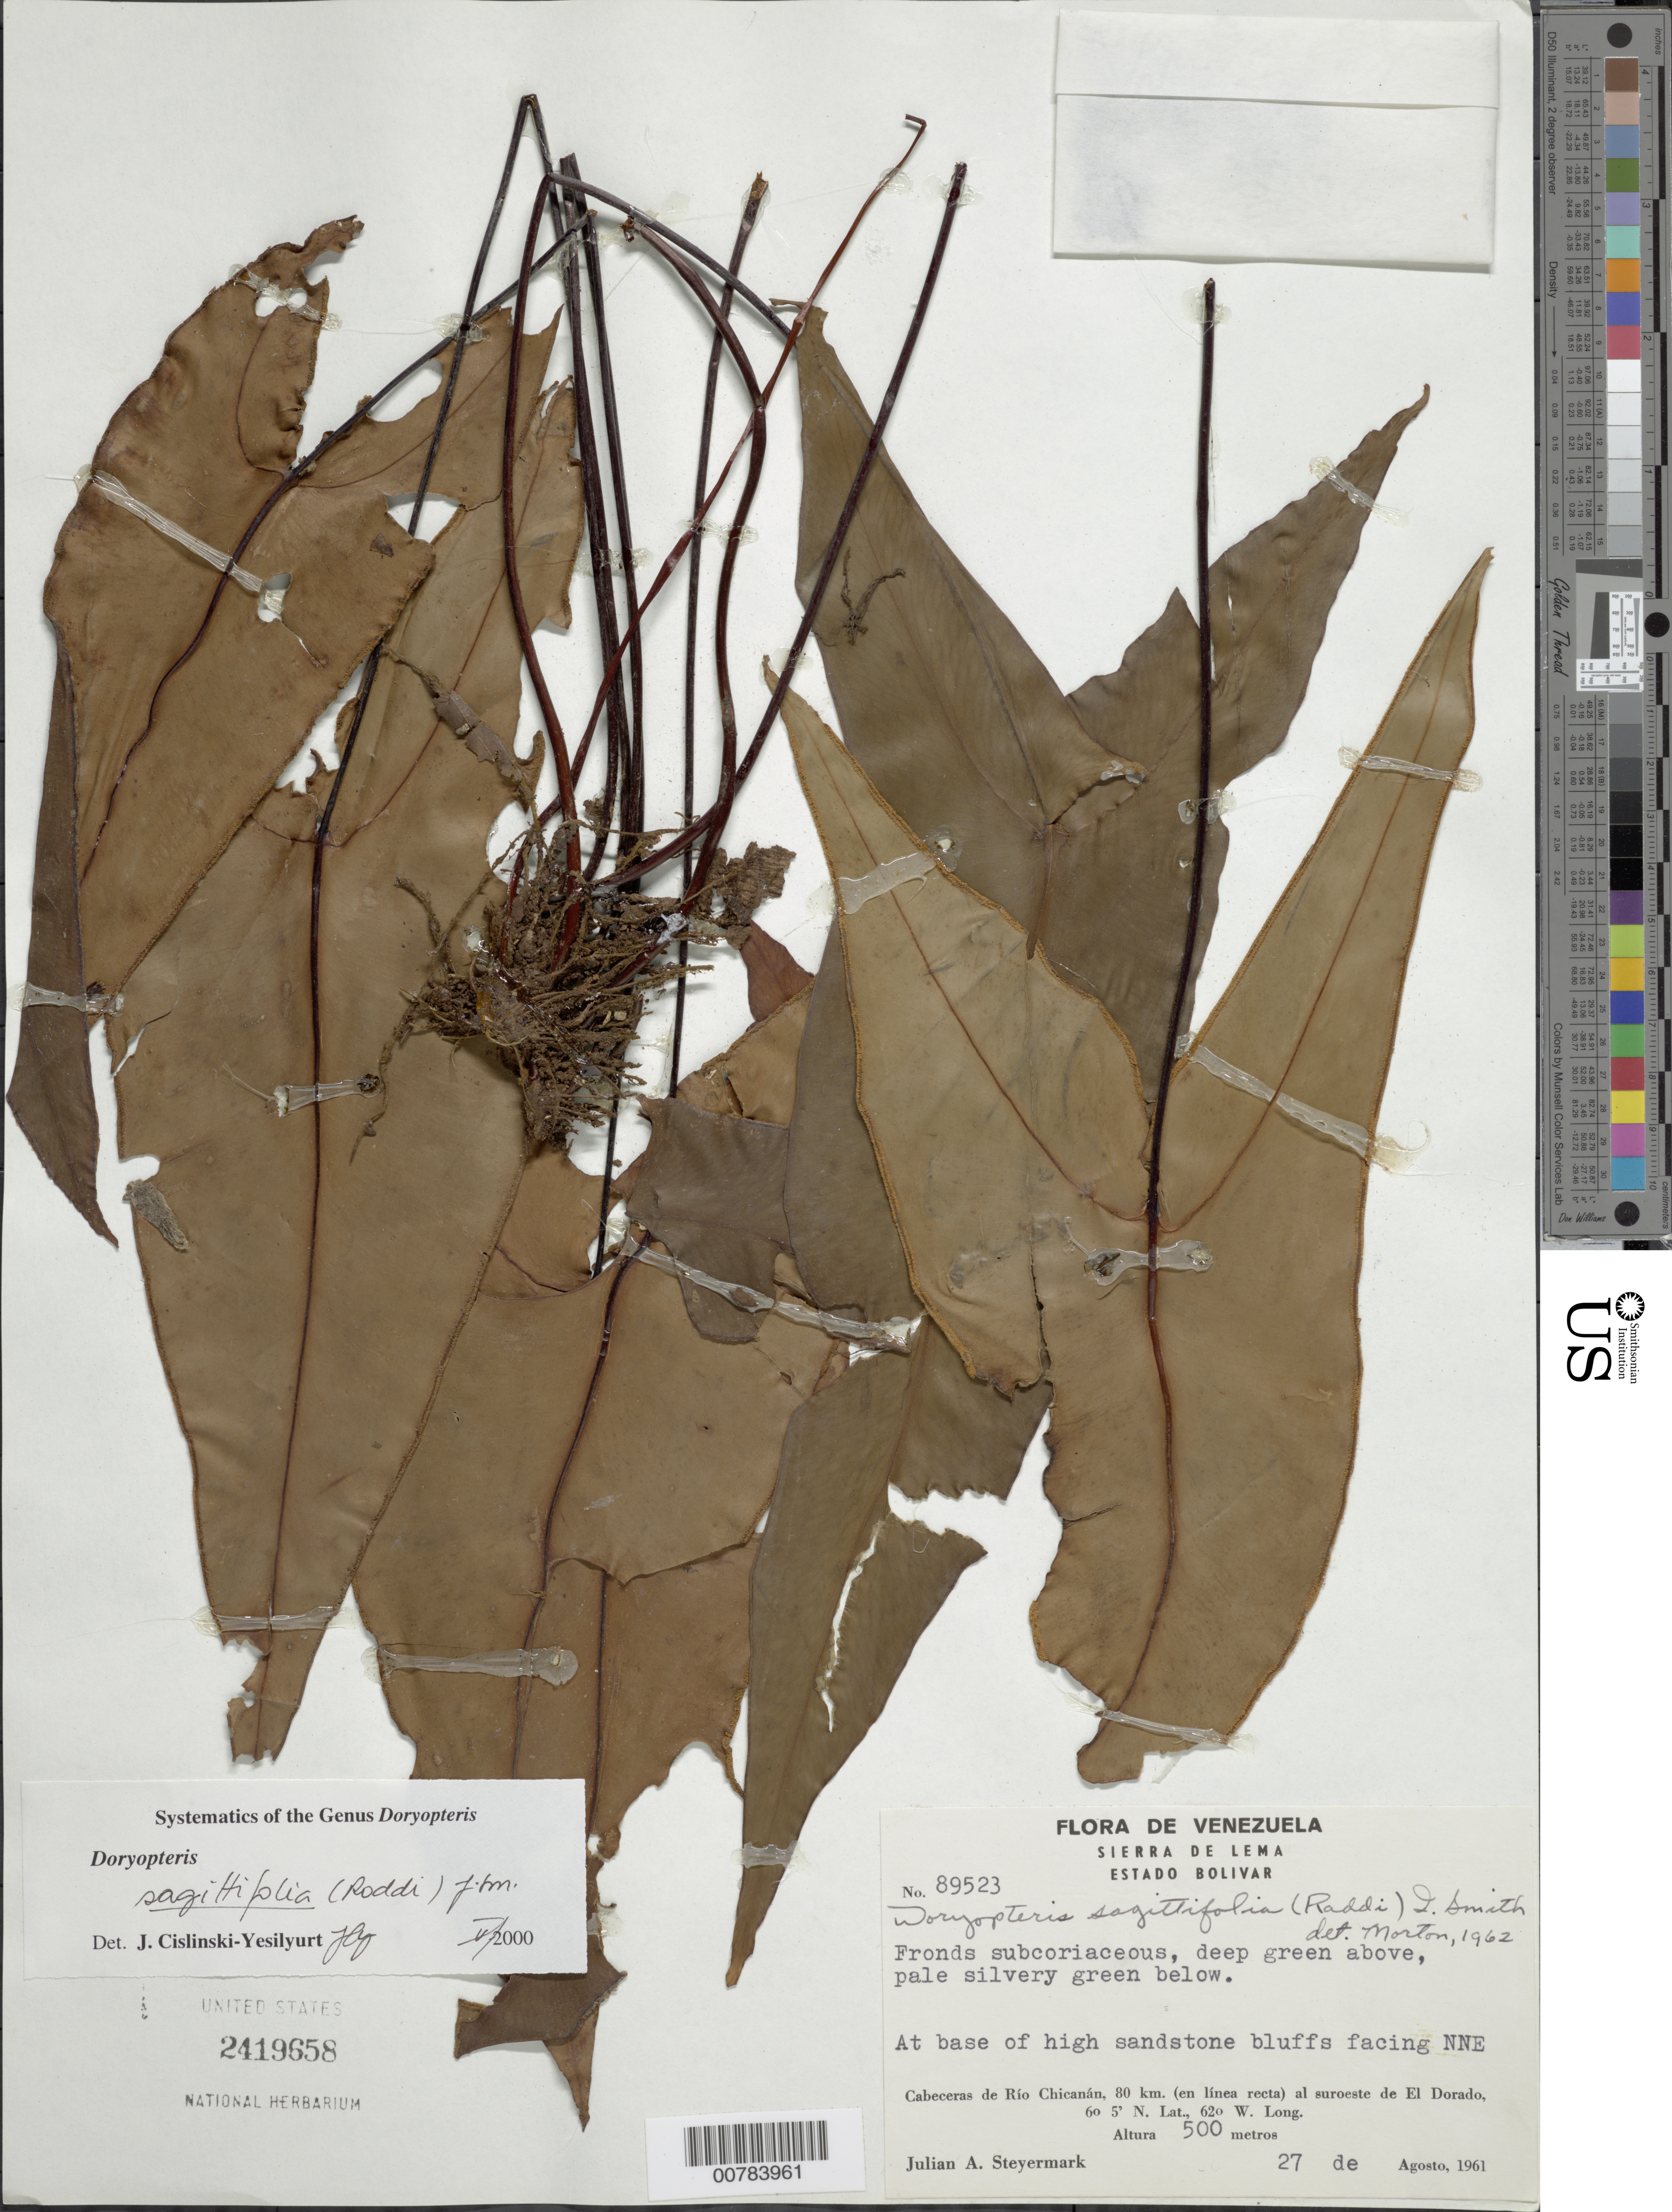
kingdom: Plantae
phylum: Tracheophyta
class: Polypodiopsida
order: Polypodiales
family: Pteridaceae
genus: Doryopteris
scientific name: Doryopteris sagittifolia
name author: J. Sm.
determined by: Yesilyurt, J. C.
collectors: J. Steyermark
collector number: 89523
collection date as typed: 27-Aug-61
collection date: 1961-08-27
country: Venezuela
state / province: Bolívar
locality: Sierra de Lema, Cabeceras de Río Chicanán, 80 km in straight line to SW of El Dorado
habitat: Base of high sandstone bluffs facing NNE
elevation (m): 500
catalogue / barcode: US 2419658